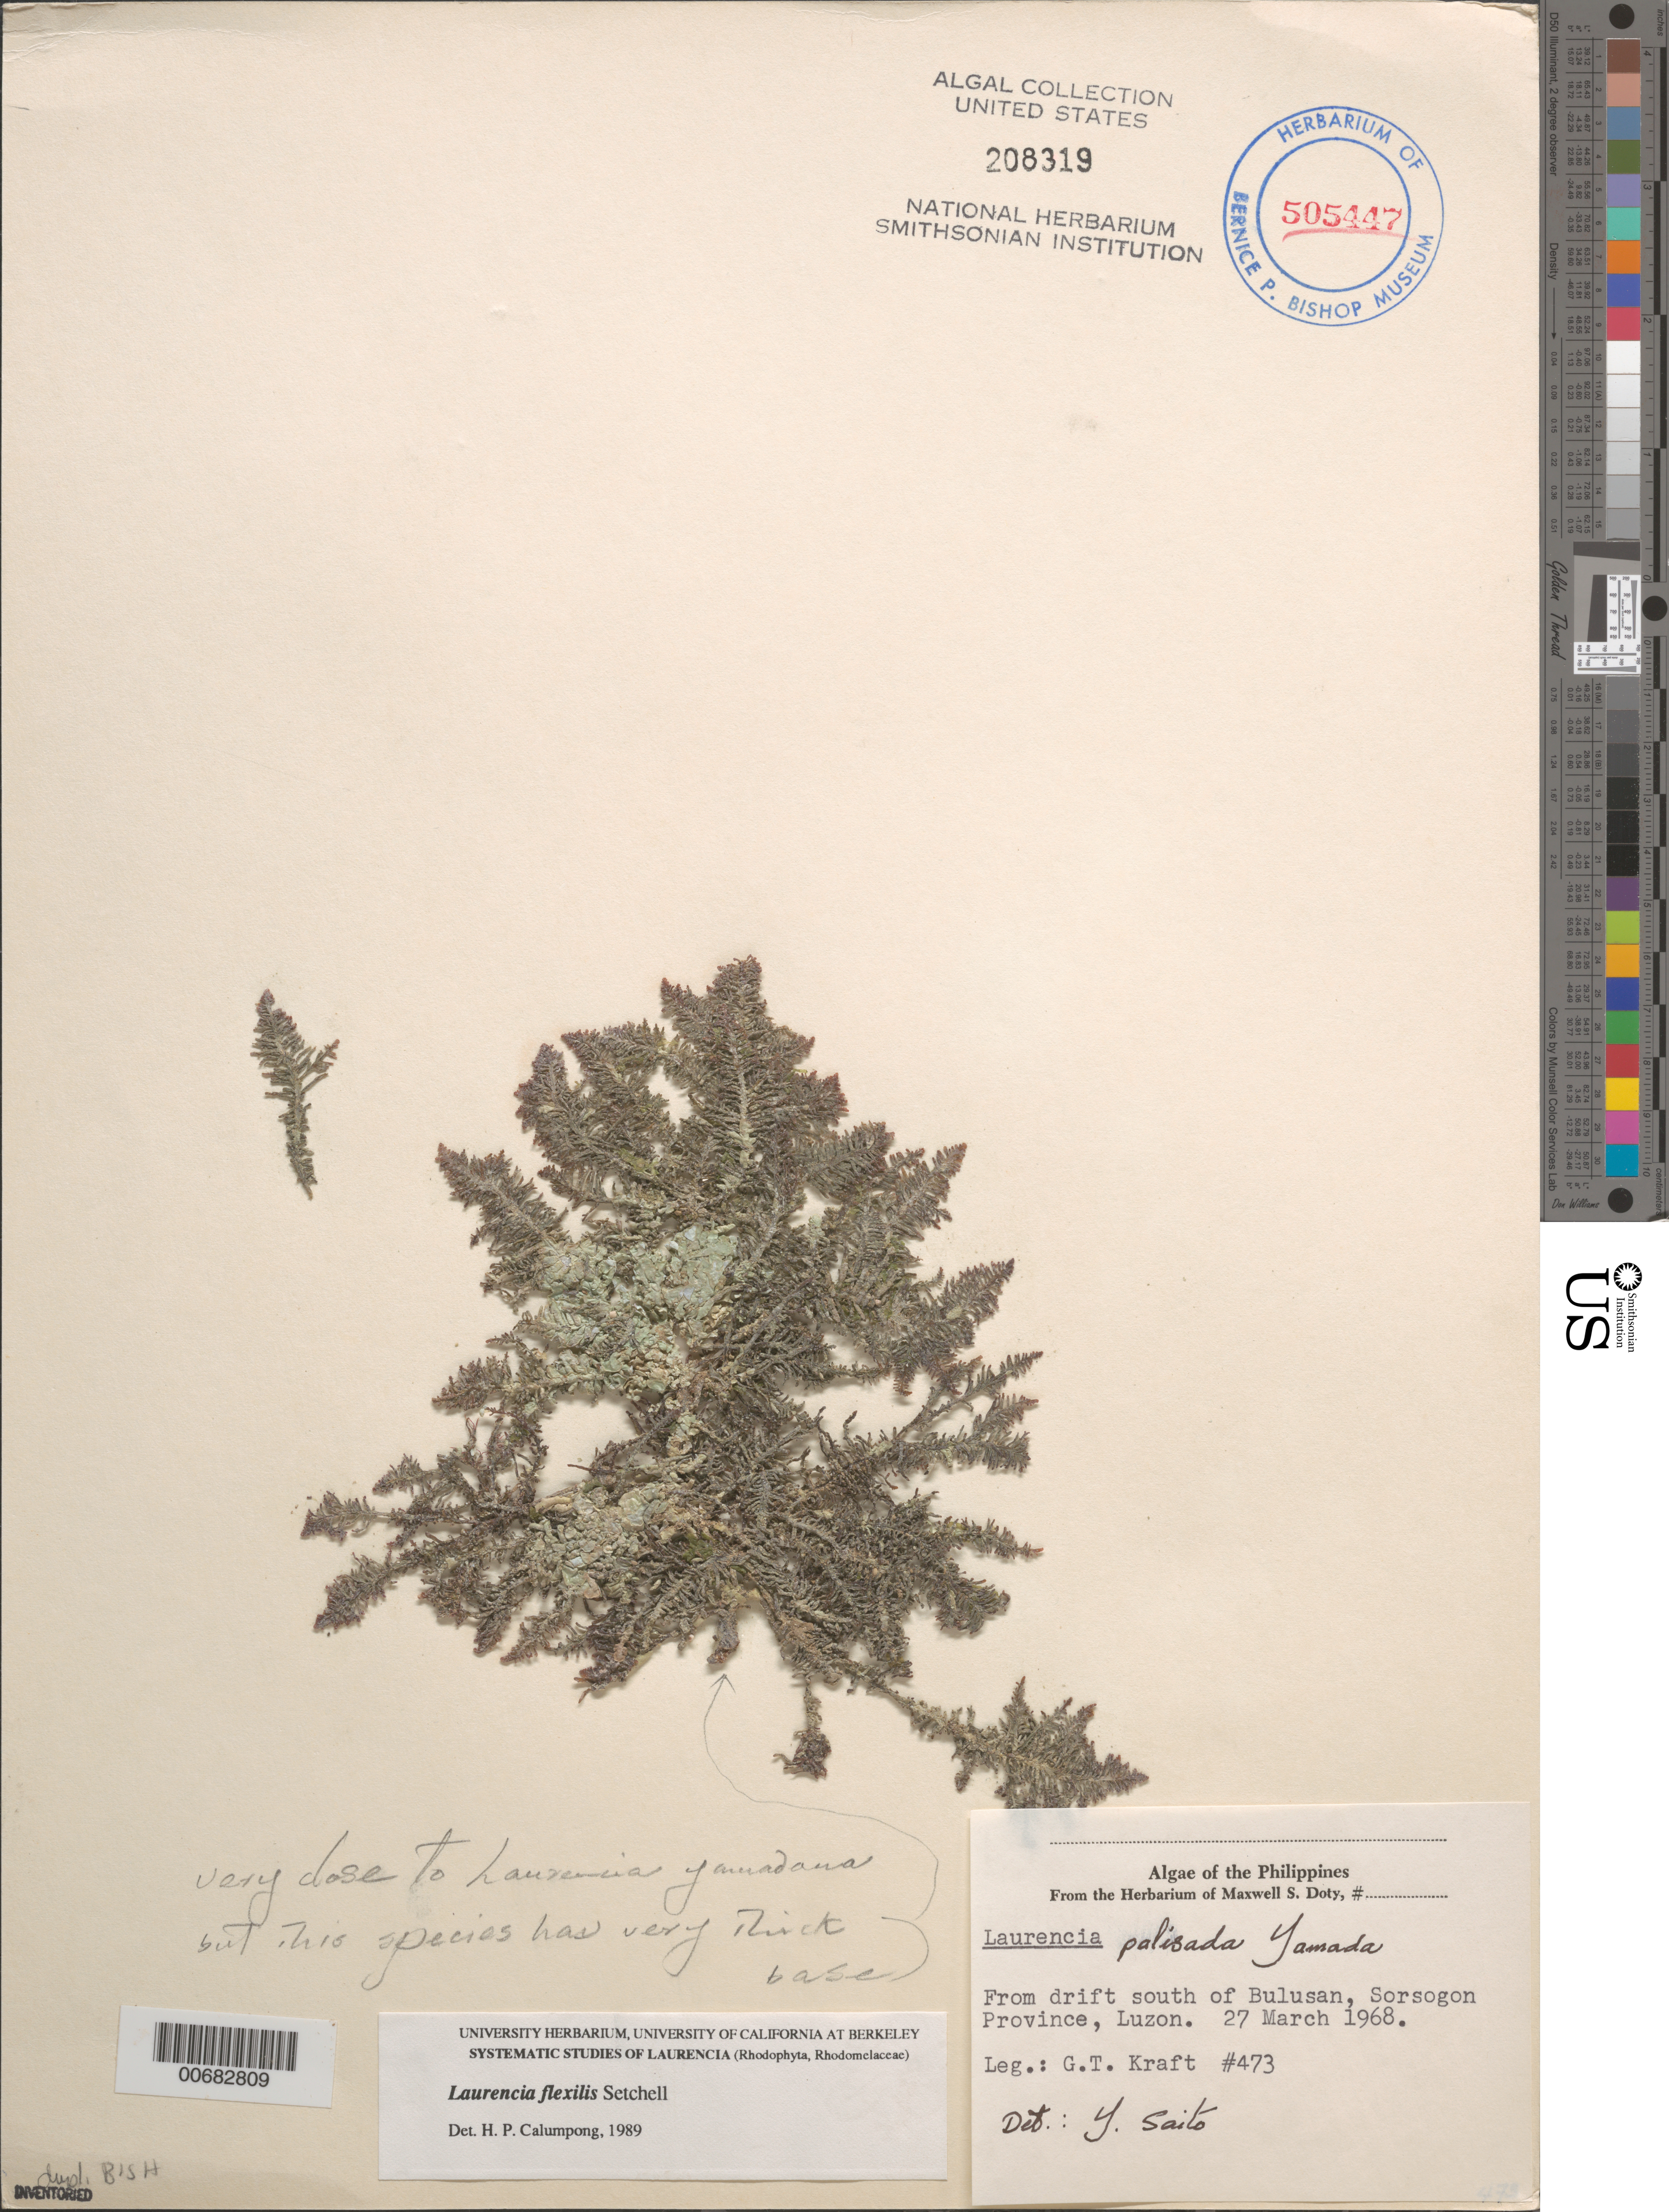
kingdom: Plantae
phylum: Rhodophyta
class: Florideophyceae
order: Ceramiales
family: Rhodomelaceae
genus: Ohelopapa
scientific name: Ohelopapa flexilis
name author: (Setchell) F. Rousseau et al.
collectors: G. T. Kraft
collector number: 473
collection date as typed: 27 Mar 1968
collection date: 1968-03-27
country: Philippines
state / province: Bicol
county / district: Sorsogon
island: Luzon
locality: South of Bulusan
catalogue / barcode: US 208319